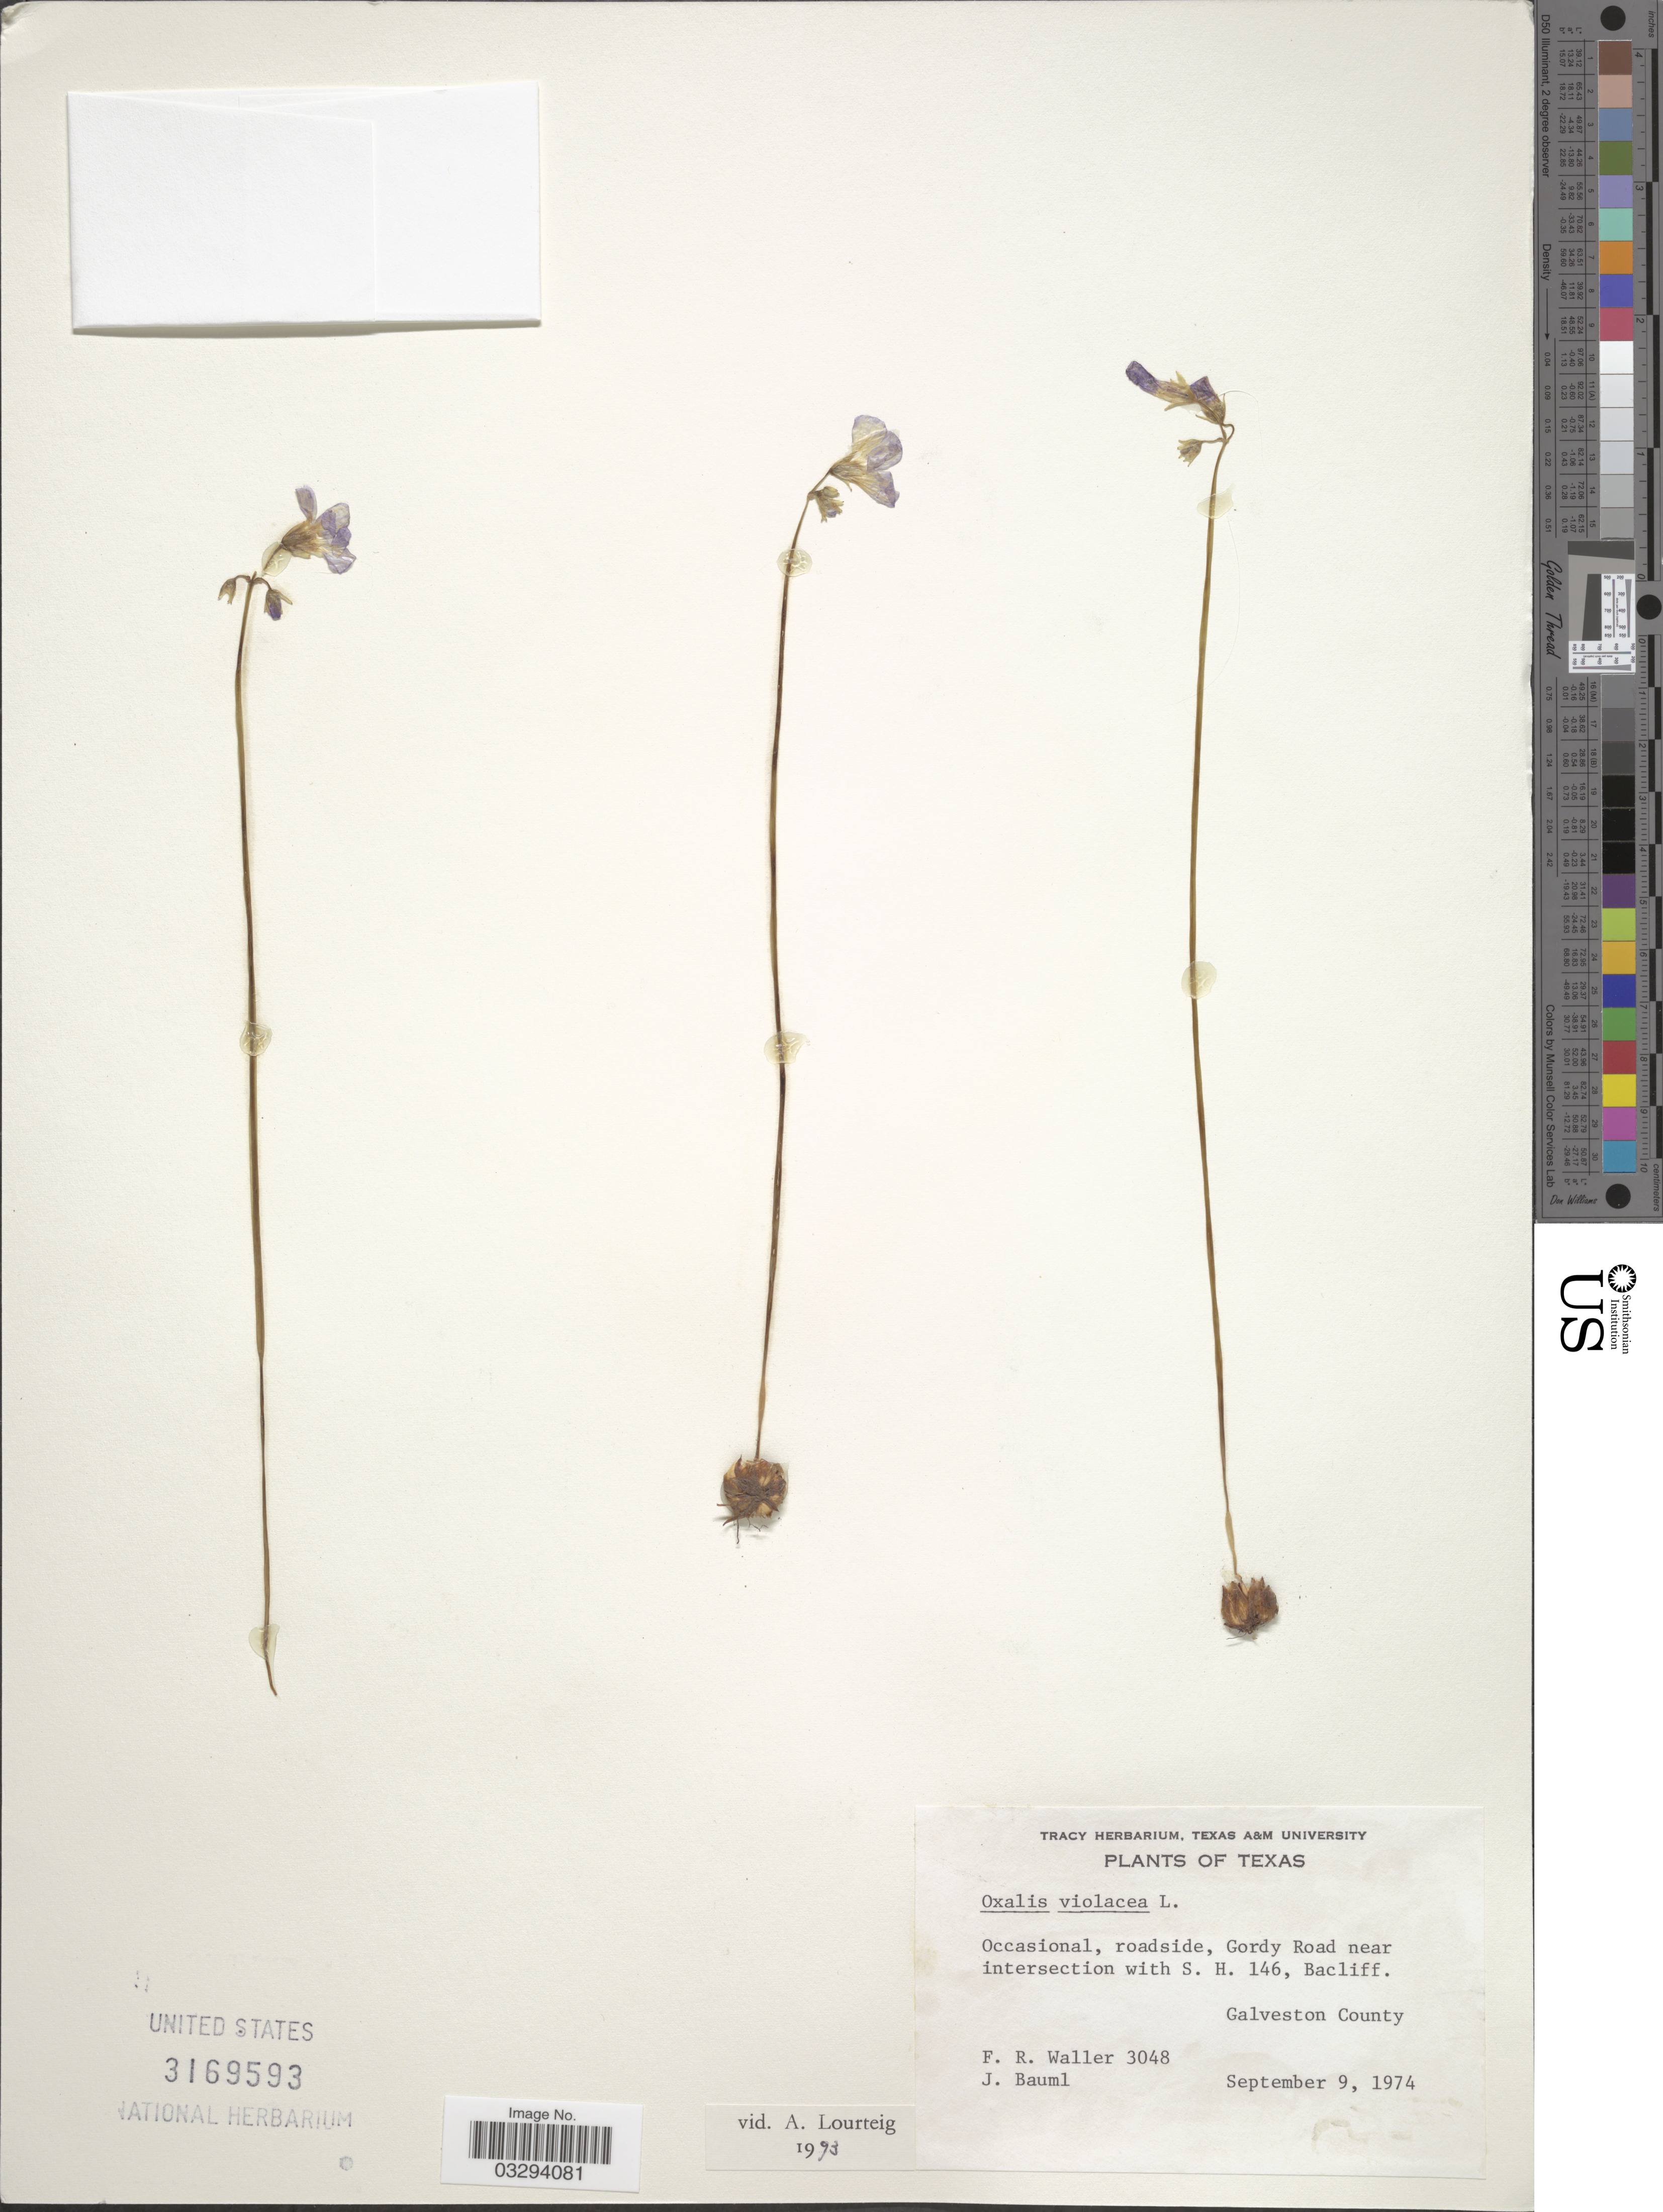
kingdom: Plantae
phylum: Tracheophyta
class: Magnoliopsida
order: Oxalidales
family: Oxalidaceae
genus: Oxalis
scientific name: Oxalis violacea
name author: L.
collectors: F. R. Waller & J. Bauml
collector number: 3048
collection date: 1974-09-09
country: United States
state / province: Texas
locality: Gordy Road near intersection with S.H. 146, Bacliff. Galveston County.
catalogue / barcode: US 3169593